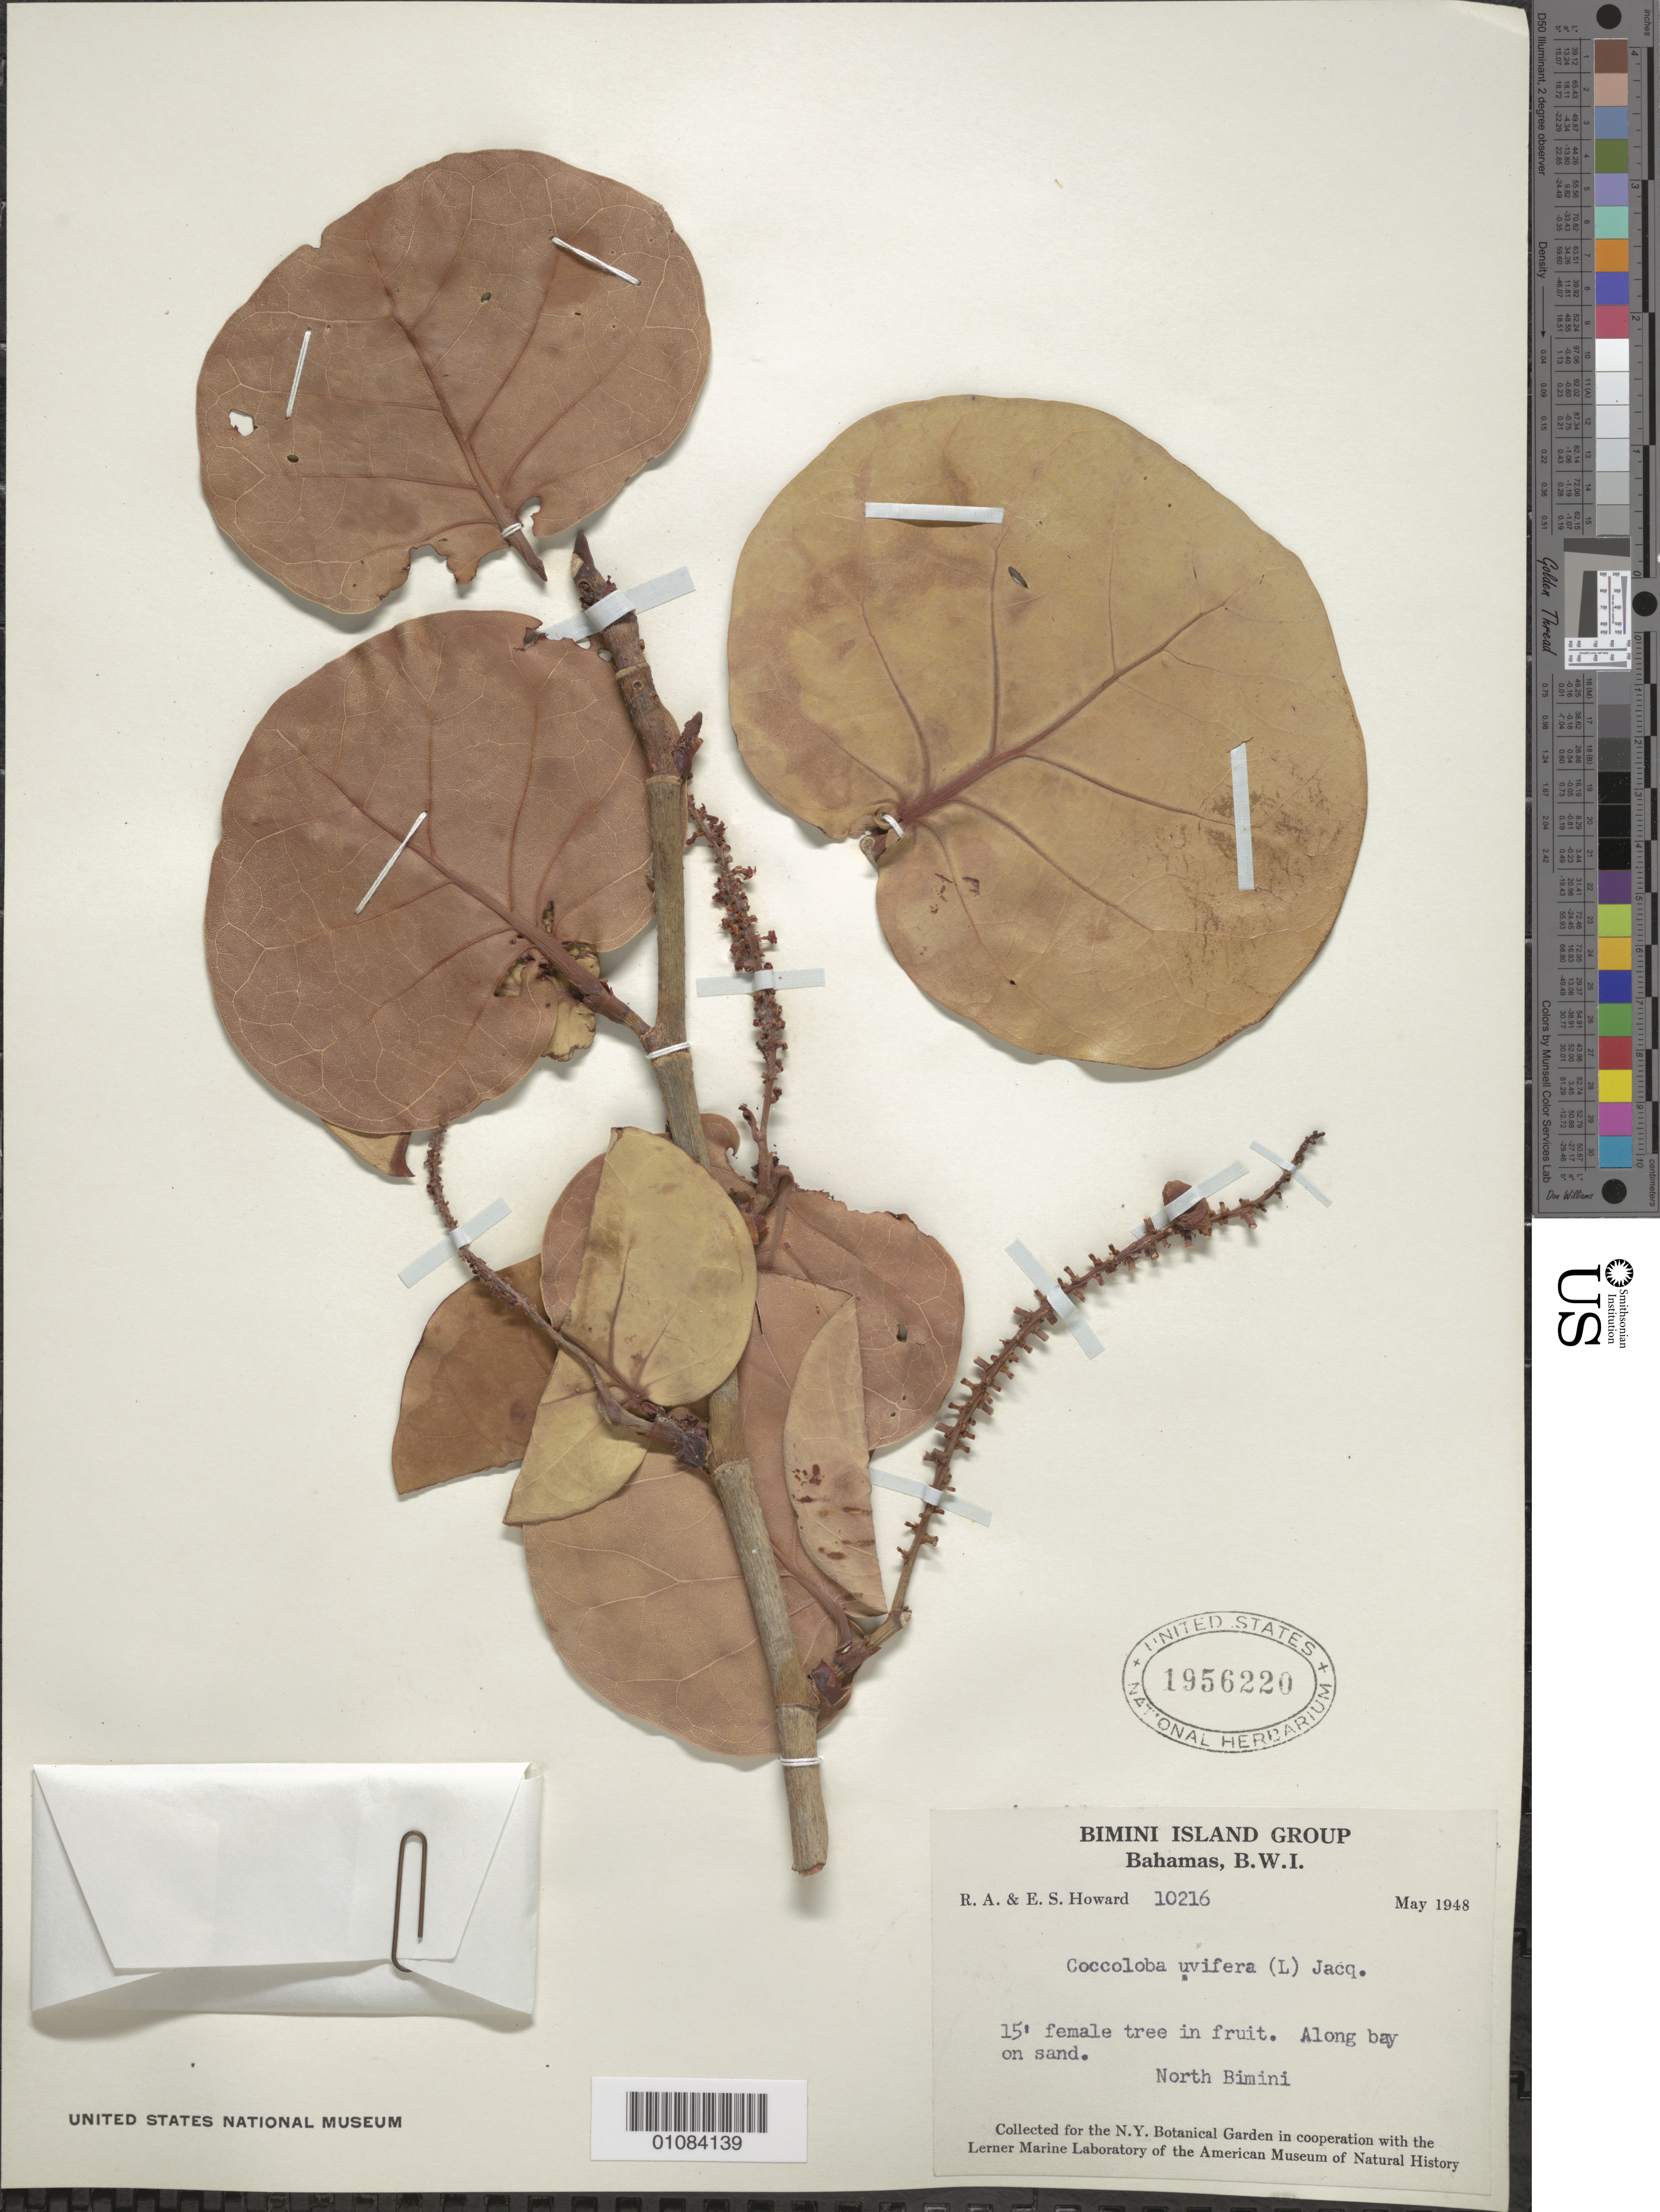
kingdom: Plantae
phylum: Tracheophyta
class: Magnoliopsida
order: Caryophyllales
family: Polygonaceae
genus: Coccoloba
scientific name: Coccoloba uvifera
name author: L.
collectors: E. S. Howard & R. A. Howard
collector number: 10216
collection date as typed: May 1948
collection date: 1948-05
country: Bahamas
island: North Bimini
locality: North Bimini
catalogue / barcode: US 1956220